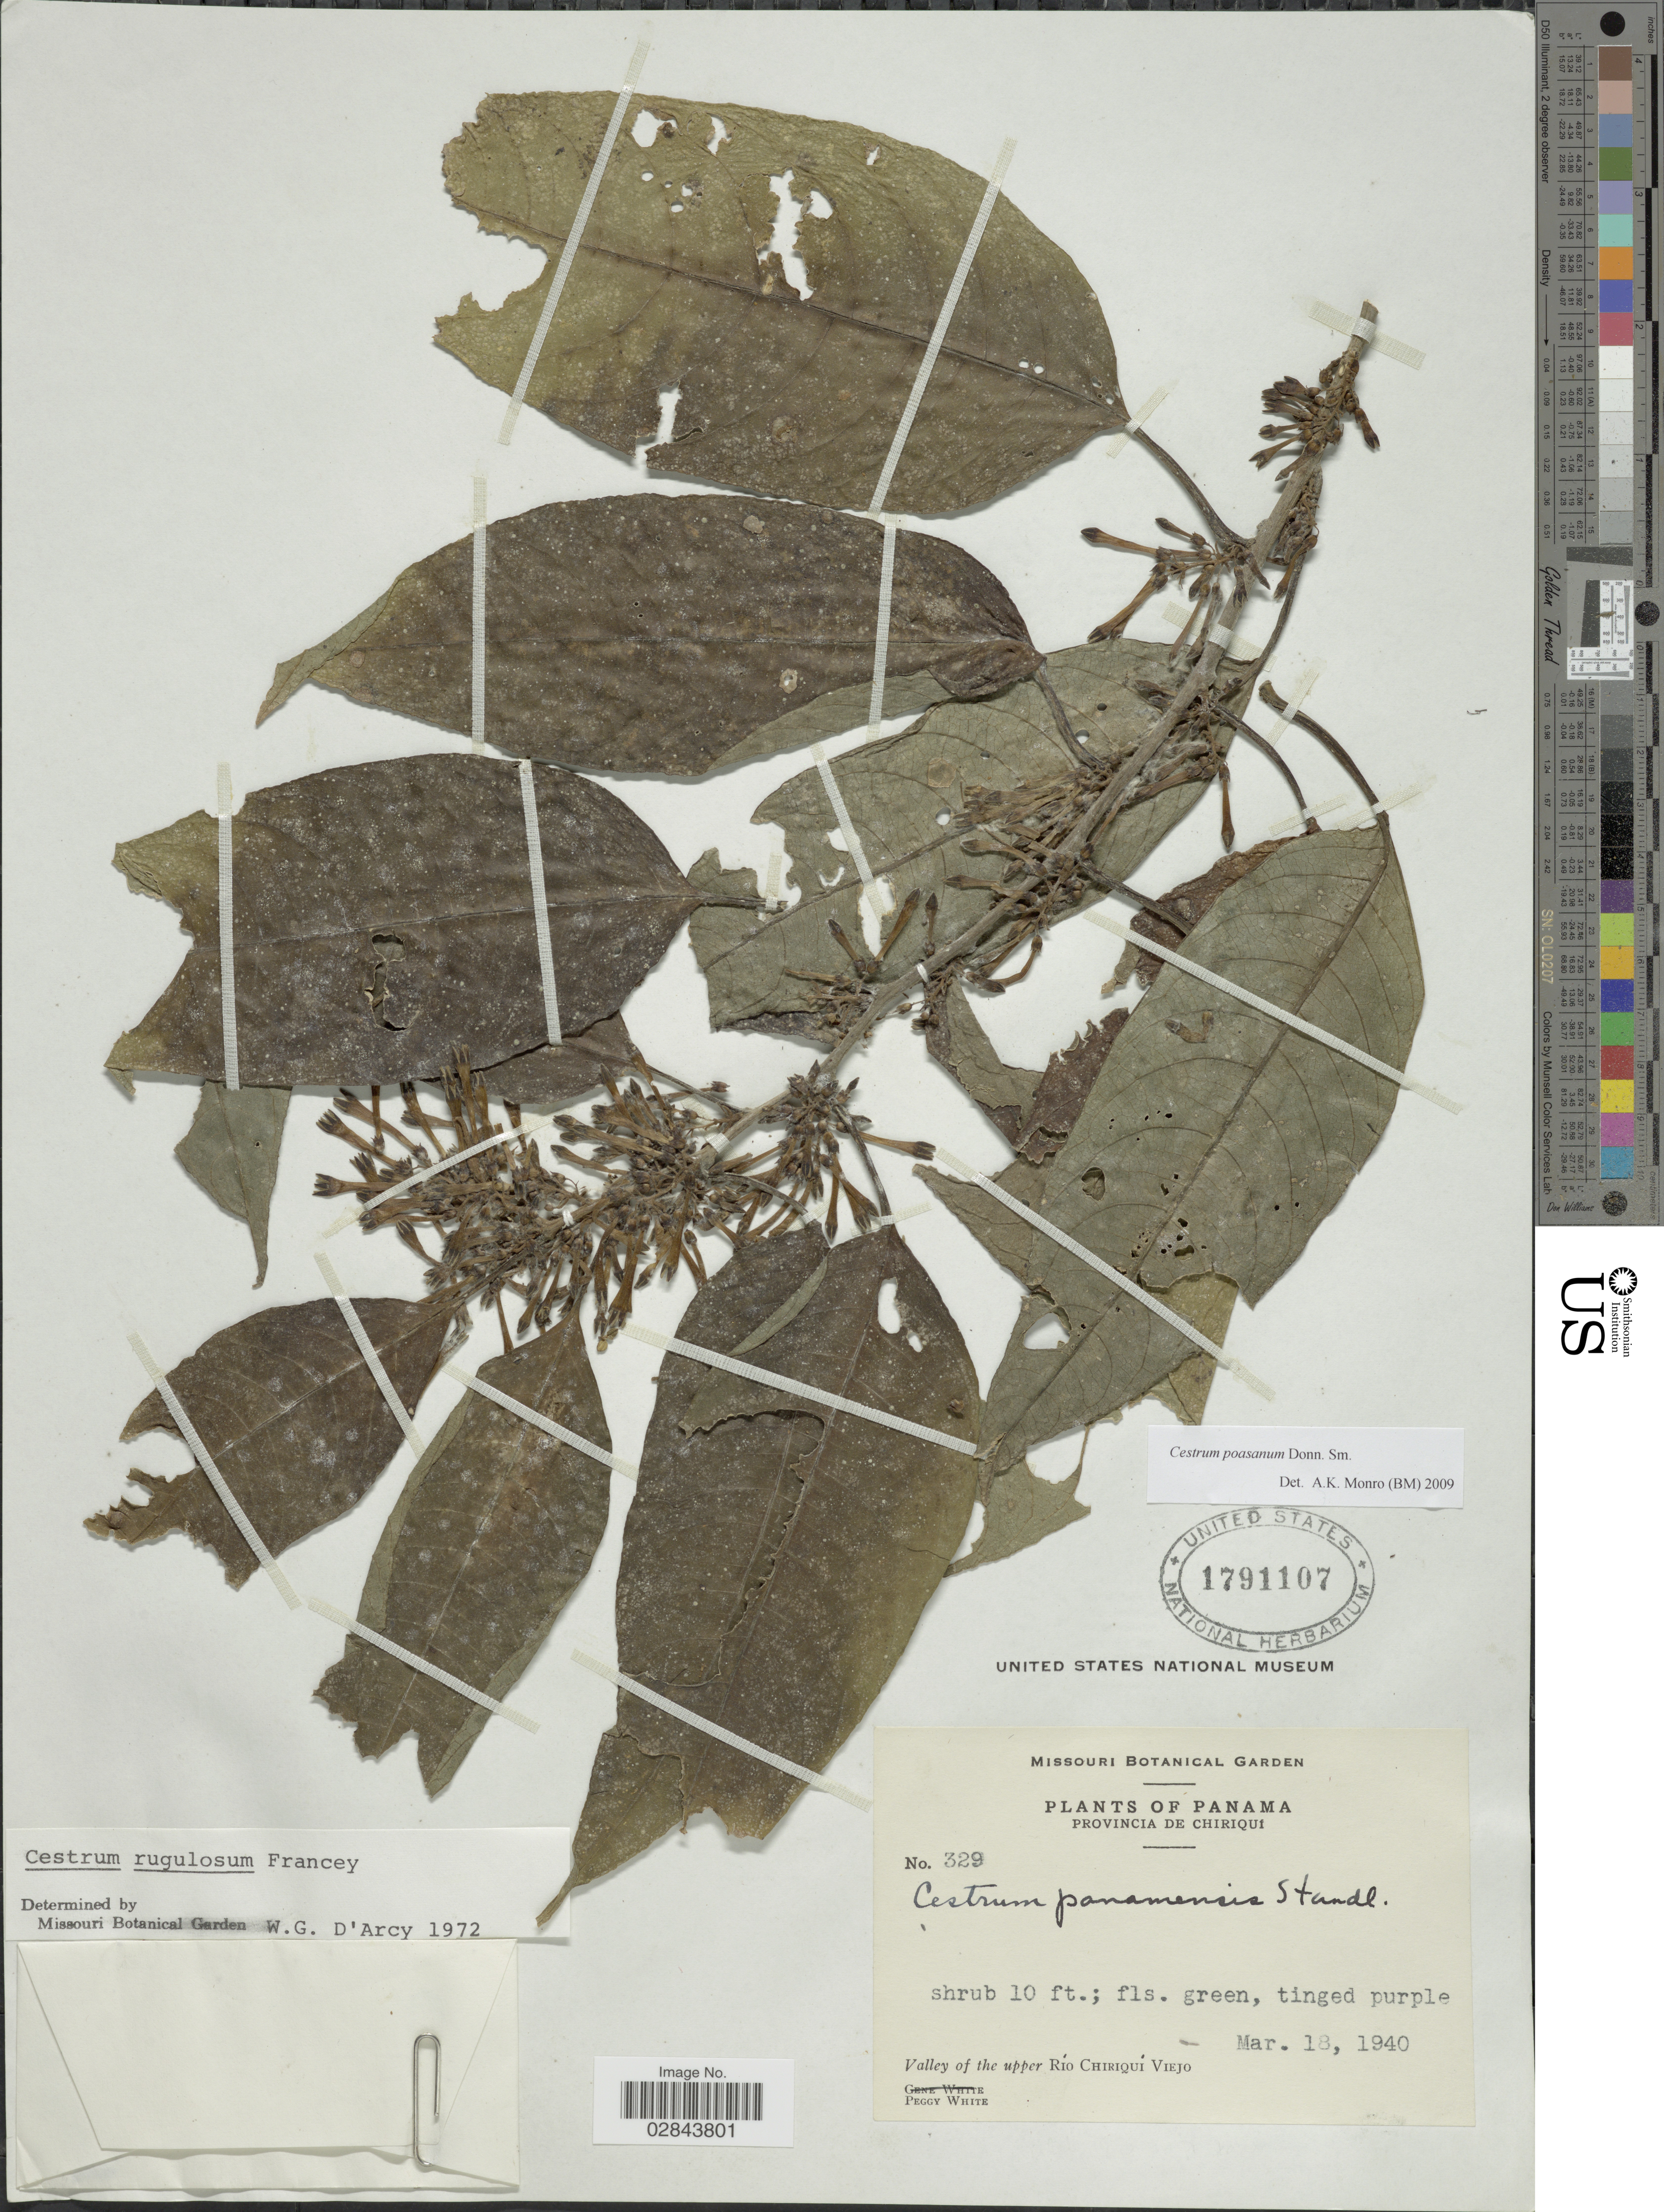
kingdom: Plantae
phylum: Tracheophyta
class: Magnoliopsida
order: Solanales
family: Solanaceae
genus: Cestrum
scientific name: Cestrum poasanum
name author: Donn. Sm.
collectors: P. White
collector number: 329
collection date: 1940-03-18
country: Panama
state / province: Chiriqui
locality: Valley of the upper Río Chiriqui Viejo.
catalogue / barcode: US 1791107